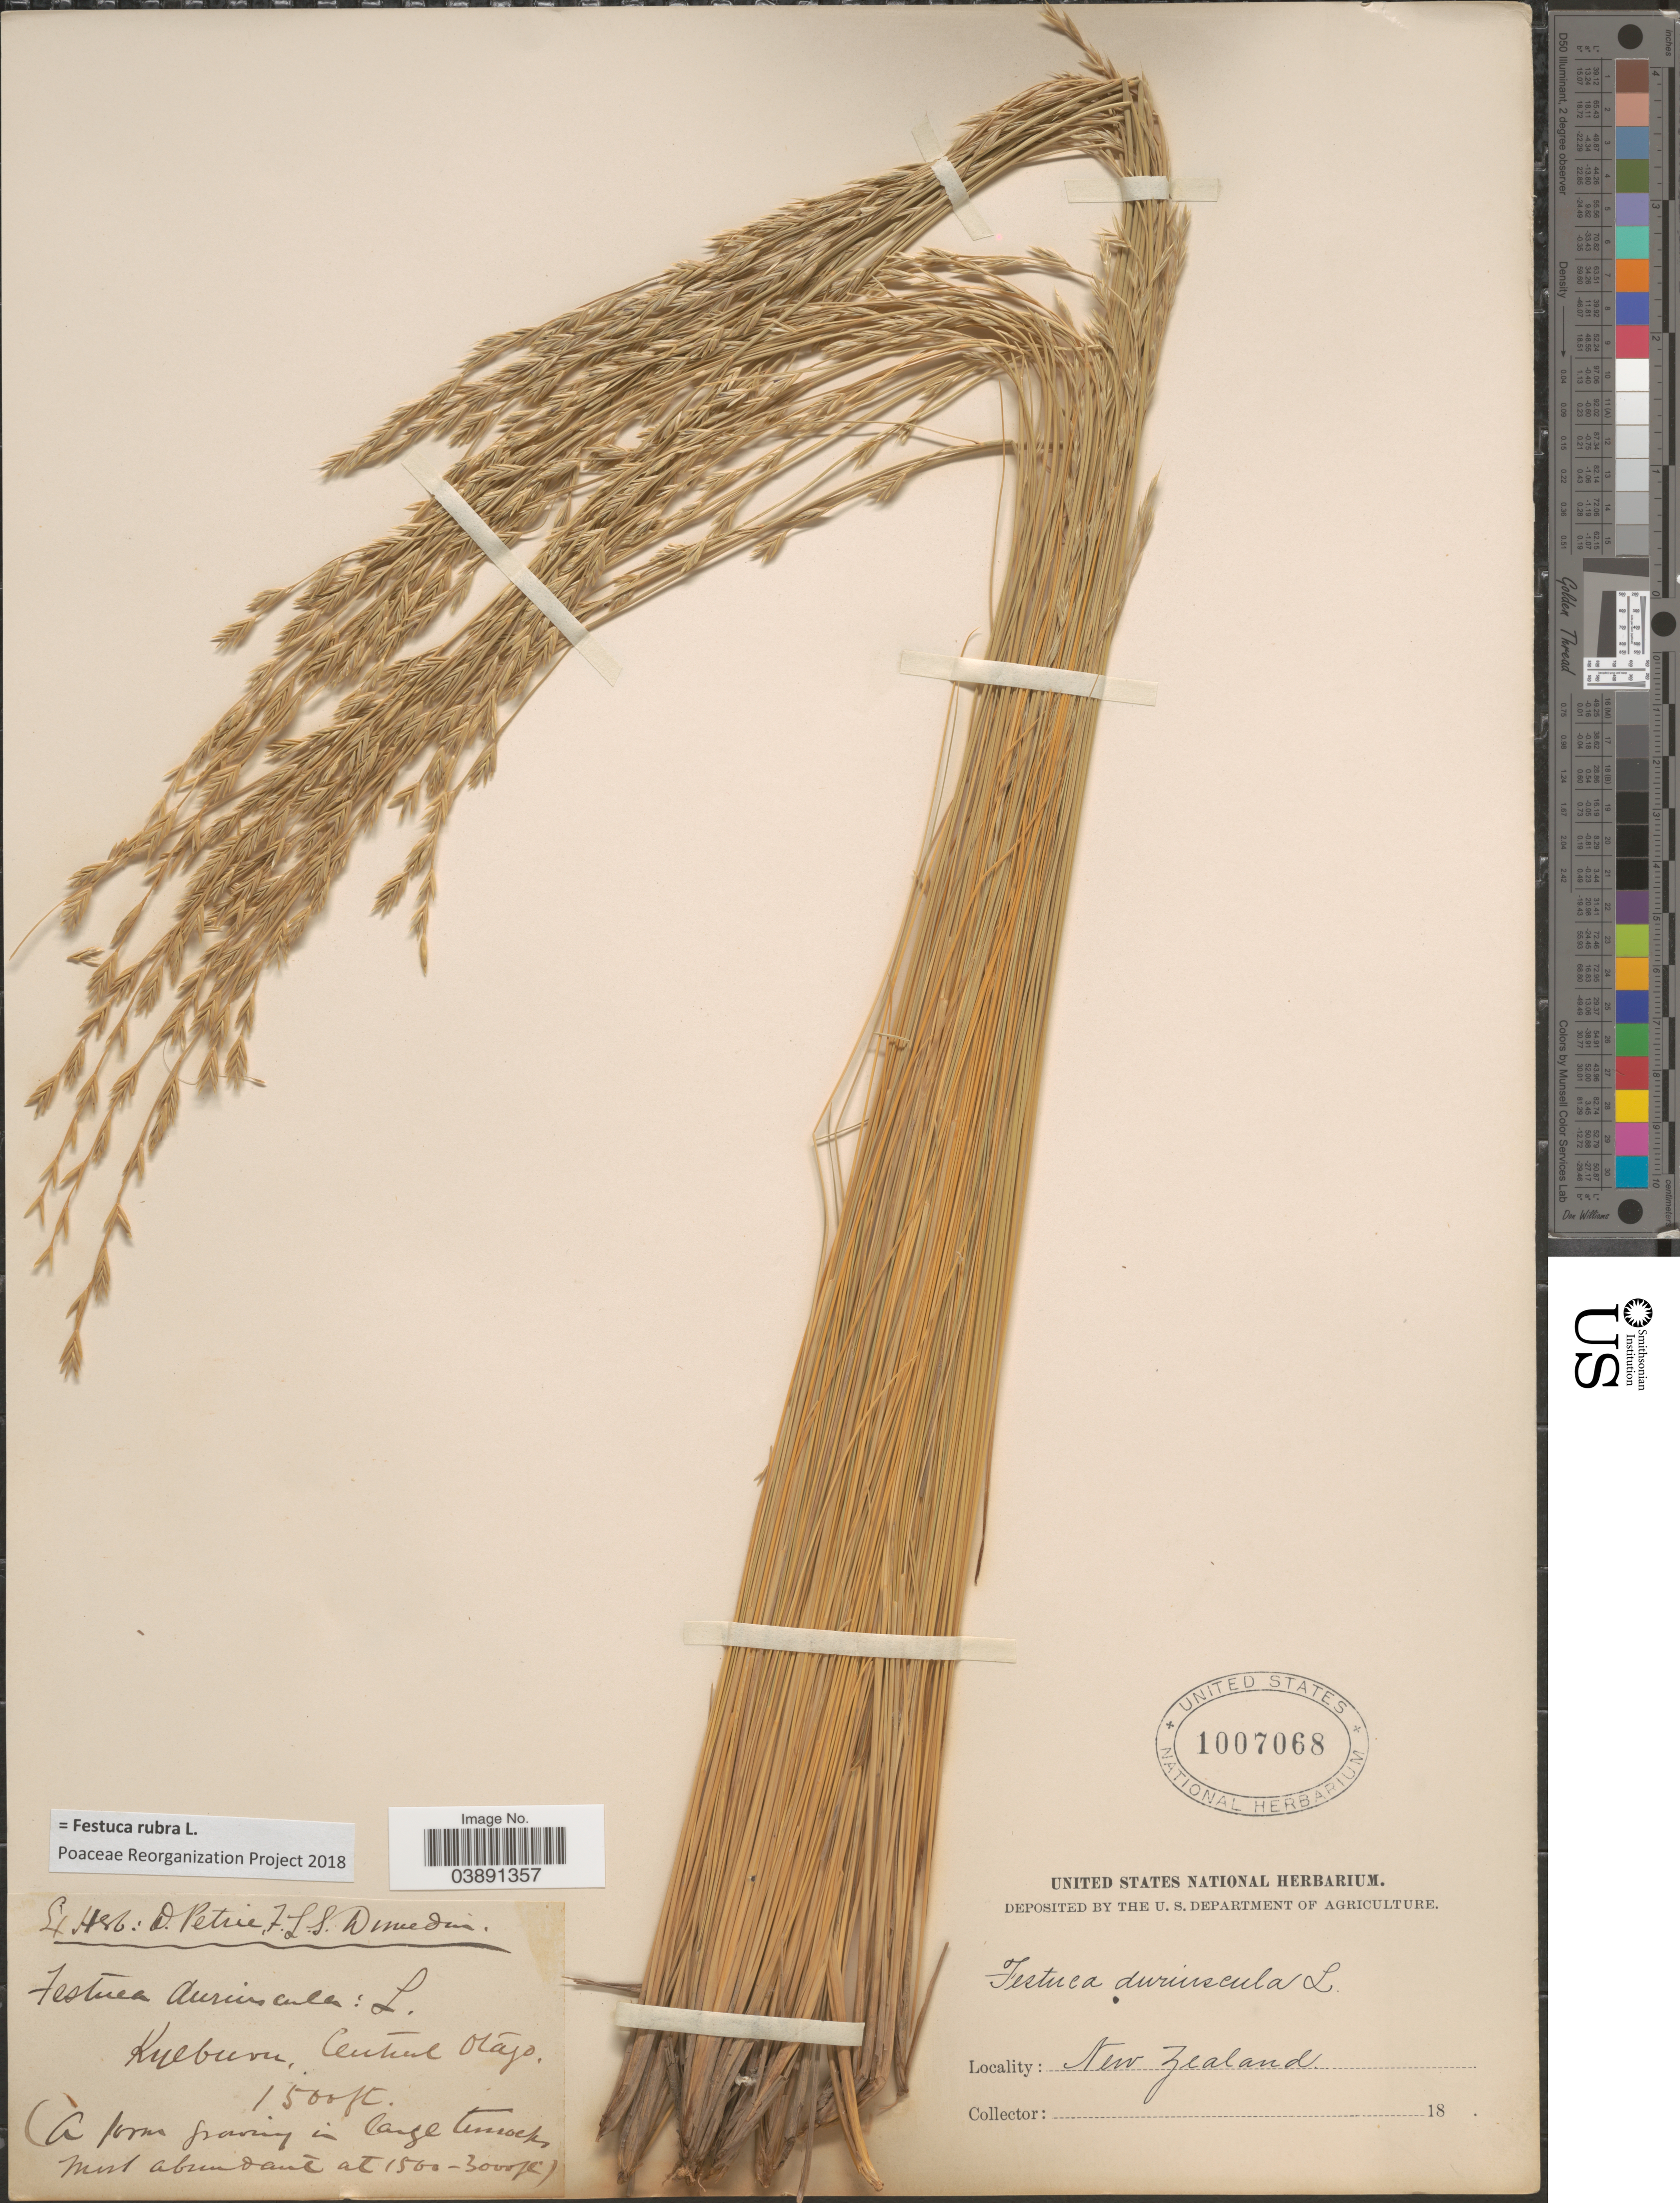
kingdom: Plantae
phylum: Tracheophyta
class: Liliopsida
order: Poales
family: Poaceae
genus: Festuca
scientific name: Festuca rubra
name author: L.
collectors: Ex Herb D. Petrie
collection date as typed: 18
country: New Zealand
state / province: Otago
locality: Kyeburn, Central Otago.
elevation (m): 457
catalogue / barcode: US 1007068